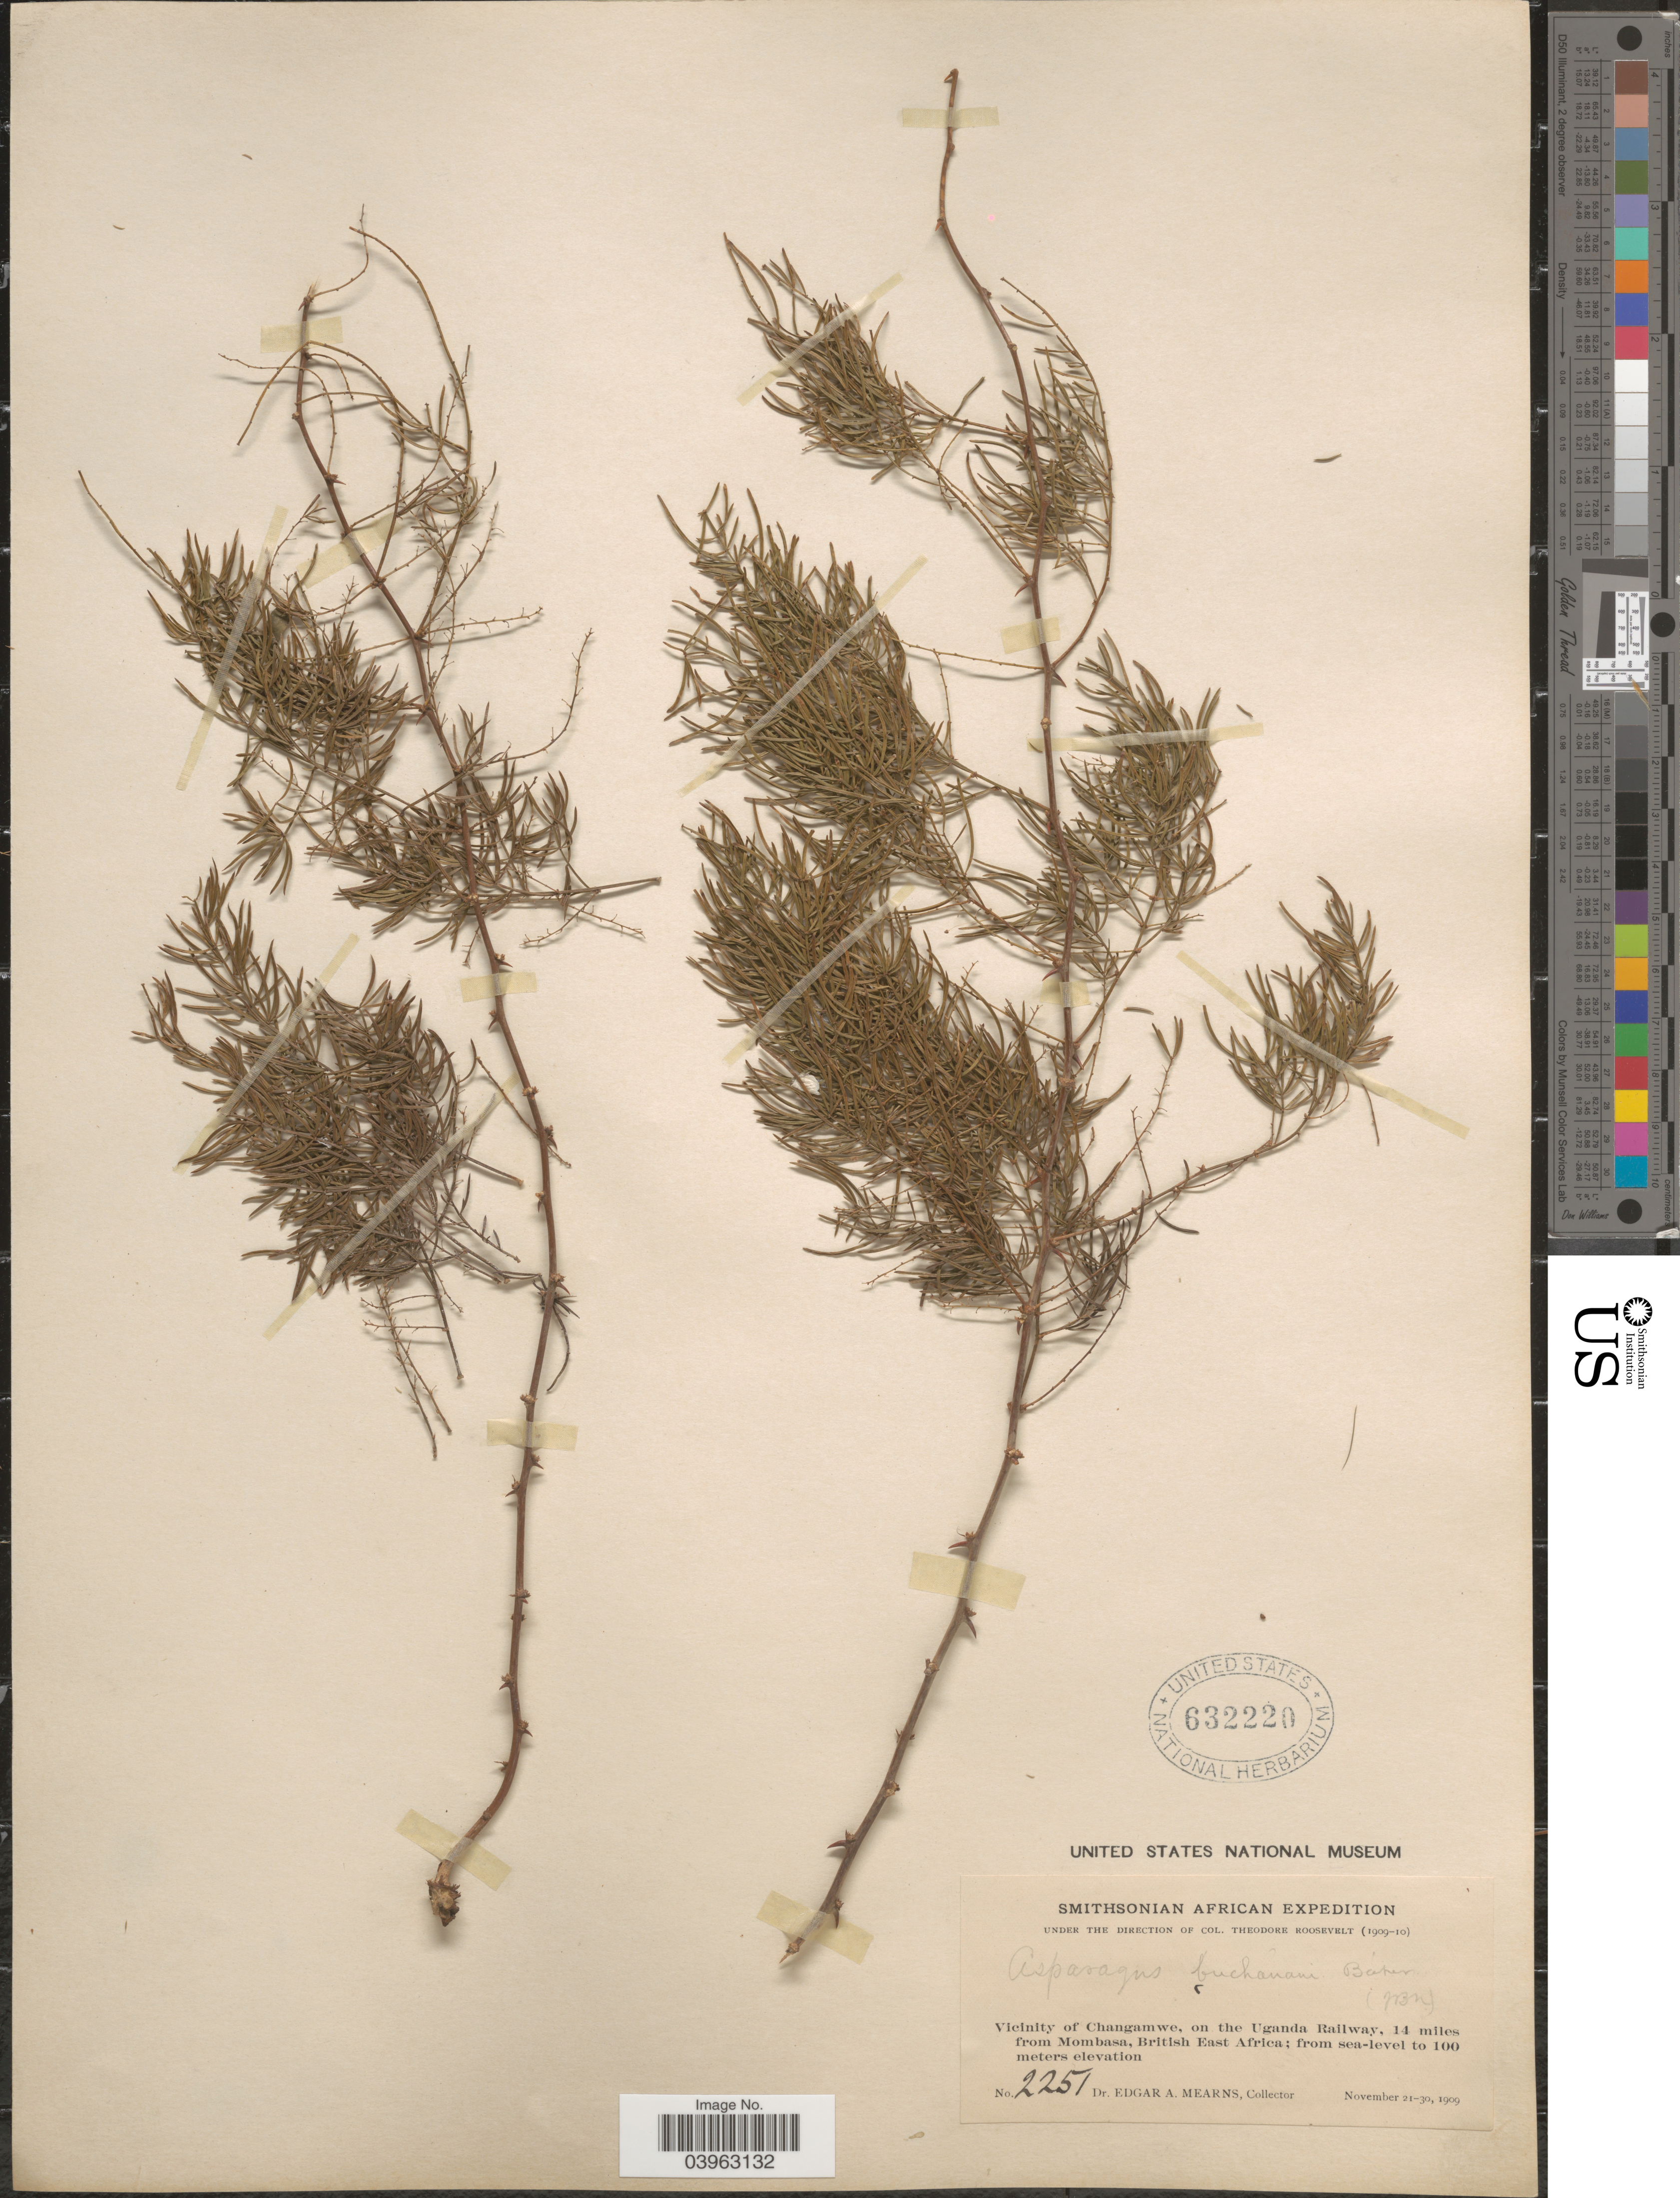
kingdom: Plantae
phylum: Tracheophyta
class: Liliopsida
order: Asparagales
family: Asparagaceae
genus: Asparagus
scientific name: Asparagus burchellii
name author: Baker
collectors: E. A. Mearns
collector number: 2251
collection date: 1909-11-21/1909-11-30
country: Uganda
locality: Vicinity of Changamwe, on the Uganda Railway, 14 miles from Mombasa, British East Africa.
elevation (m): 0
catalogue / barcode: US 632220